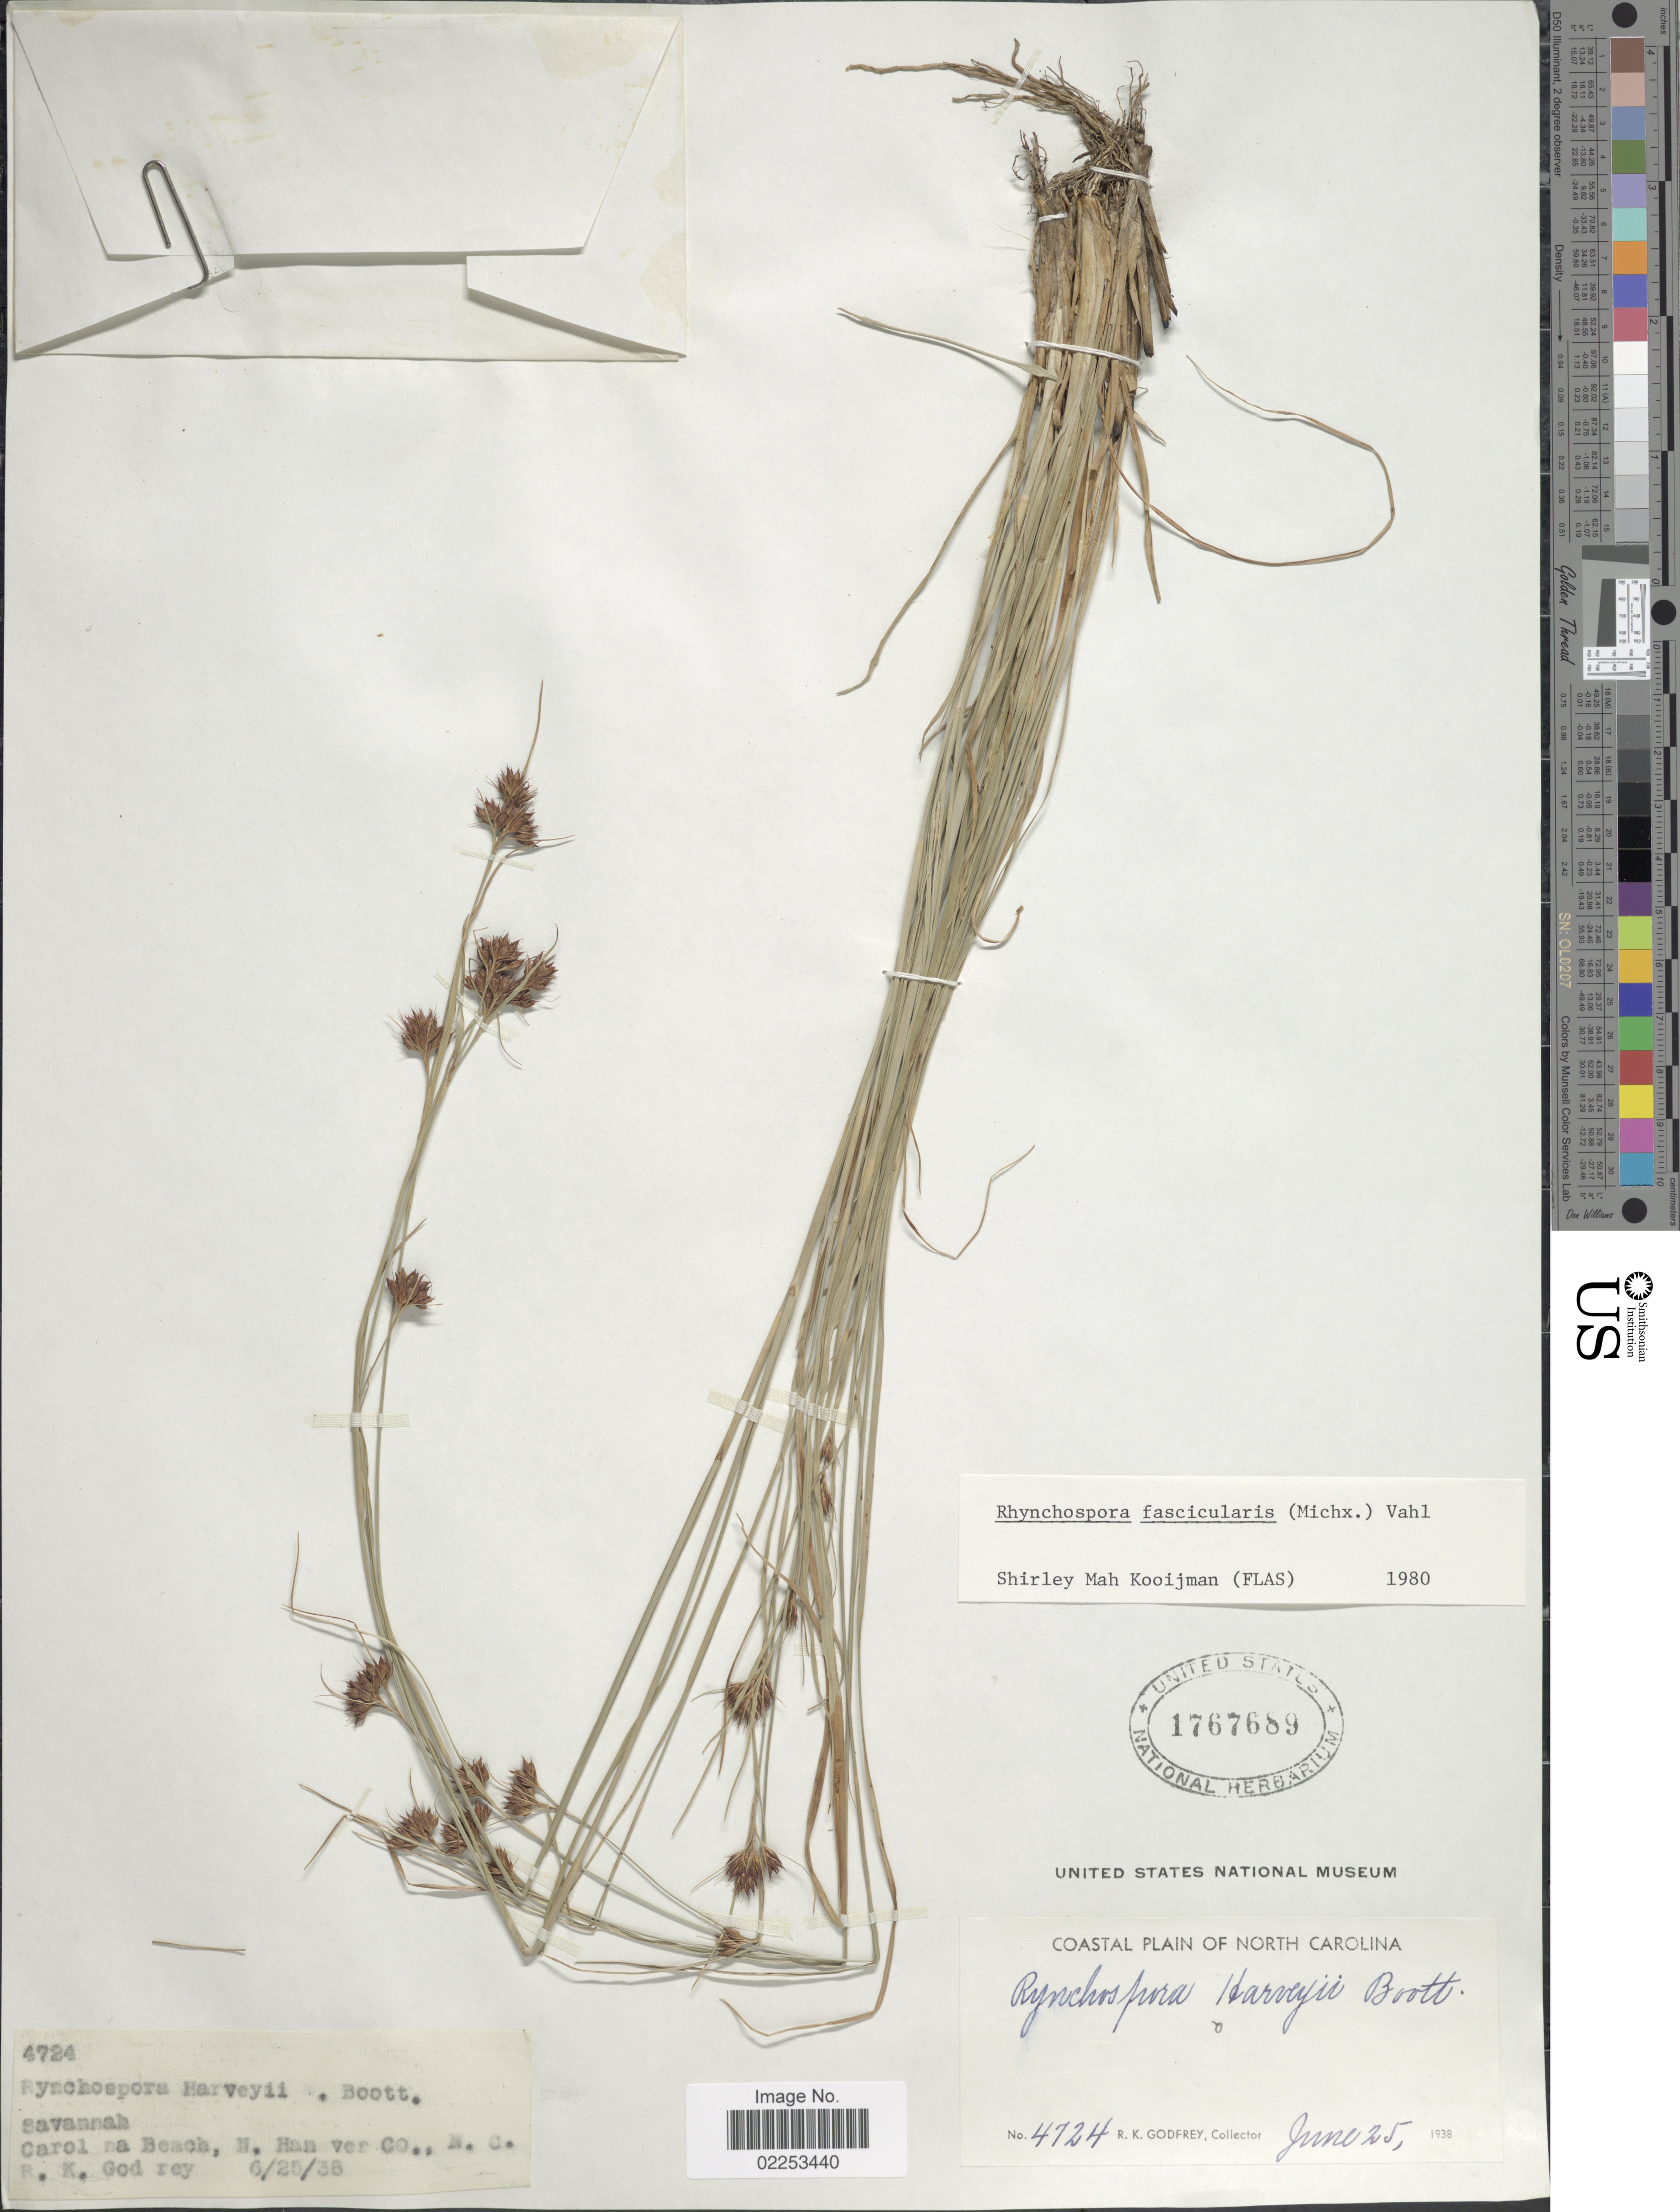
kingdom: Plantae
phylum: Tracheophyta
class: Liliopsida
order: Poales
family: Cyperaceae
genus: Rhynchospora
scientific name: Rhynchospora fascicularis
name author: (Michx.) Vahl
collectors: R. K. Godfrey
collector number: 4724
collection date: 1938-06-25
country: United States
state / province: North Carolina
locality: Savannah, Carol na Beach, N. Hanover Co, Coastal Plain of North Carolina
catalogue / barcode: US 1767689